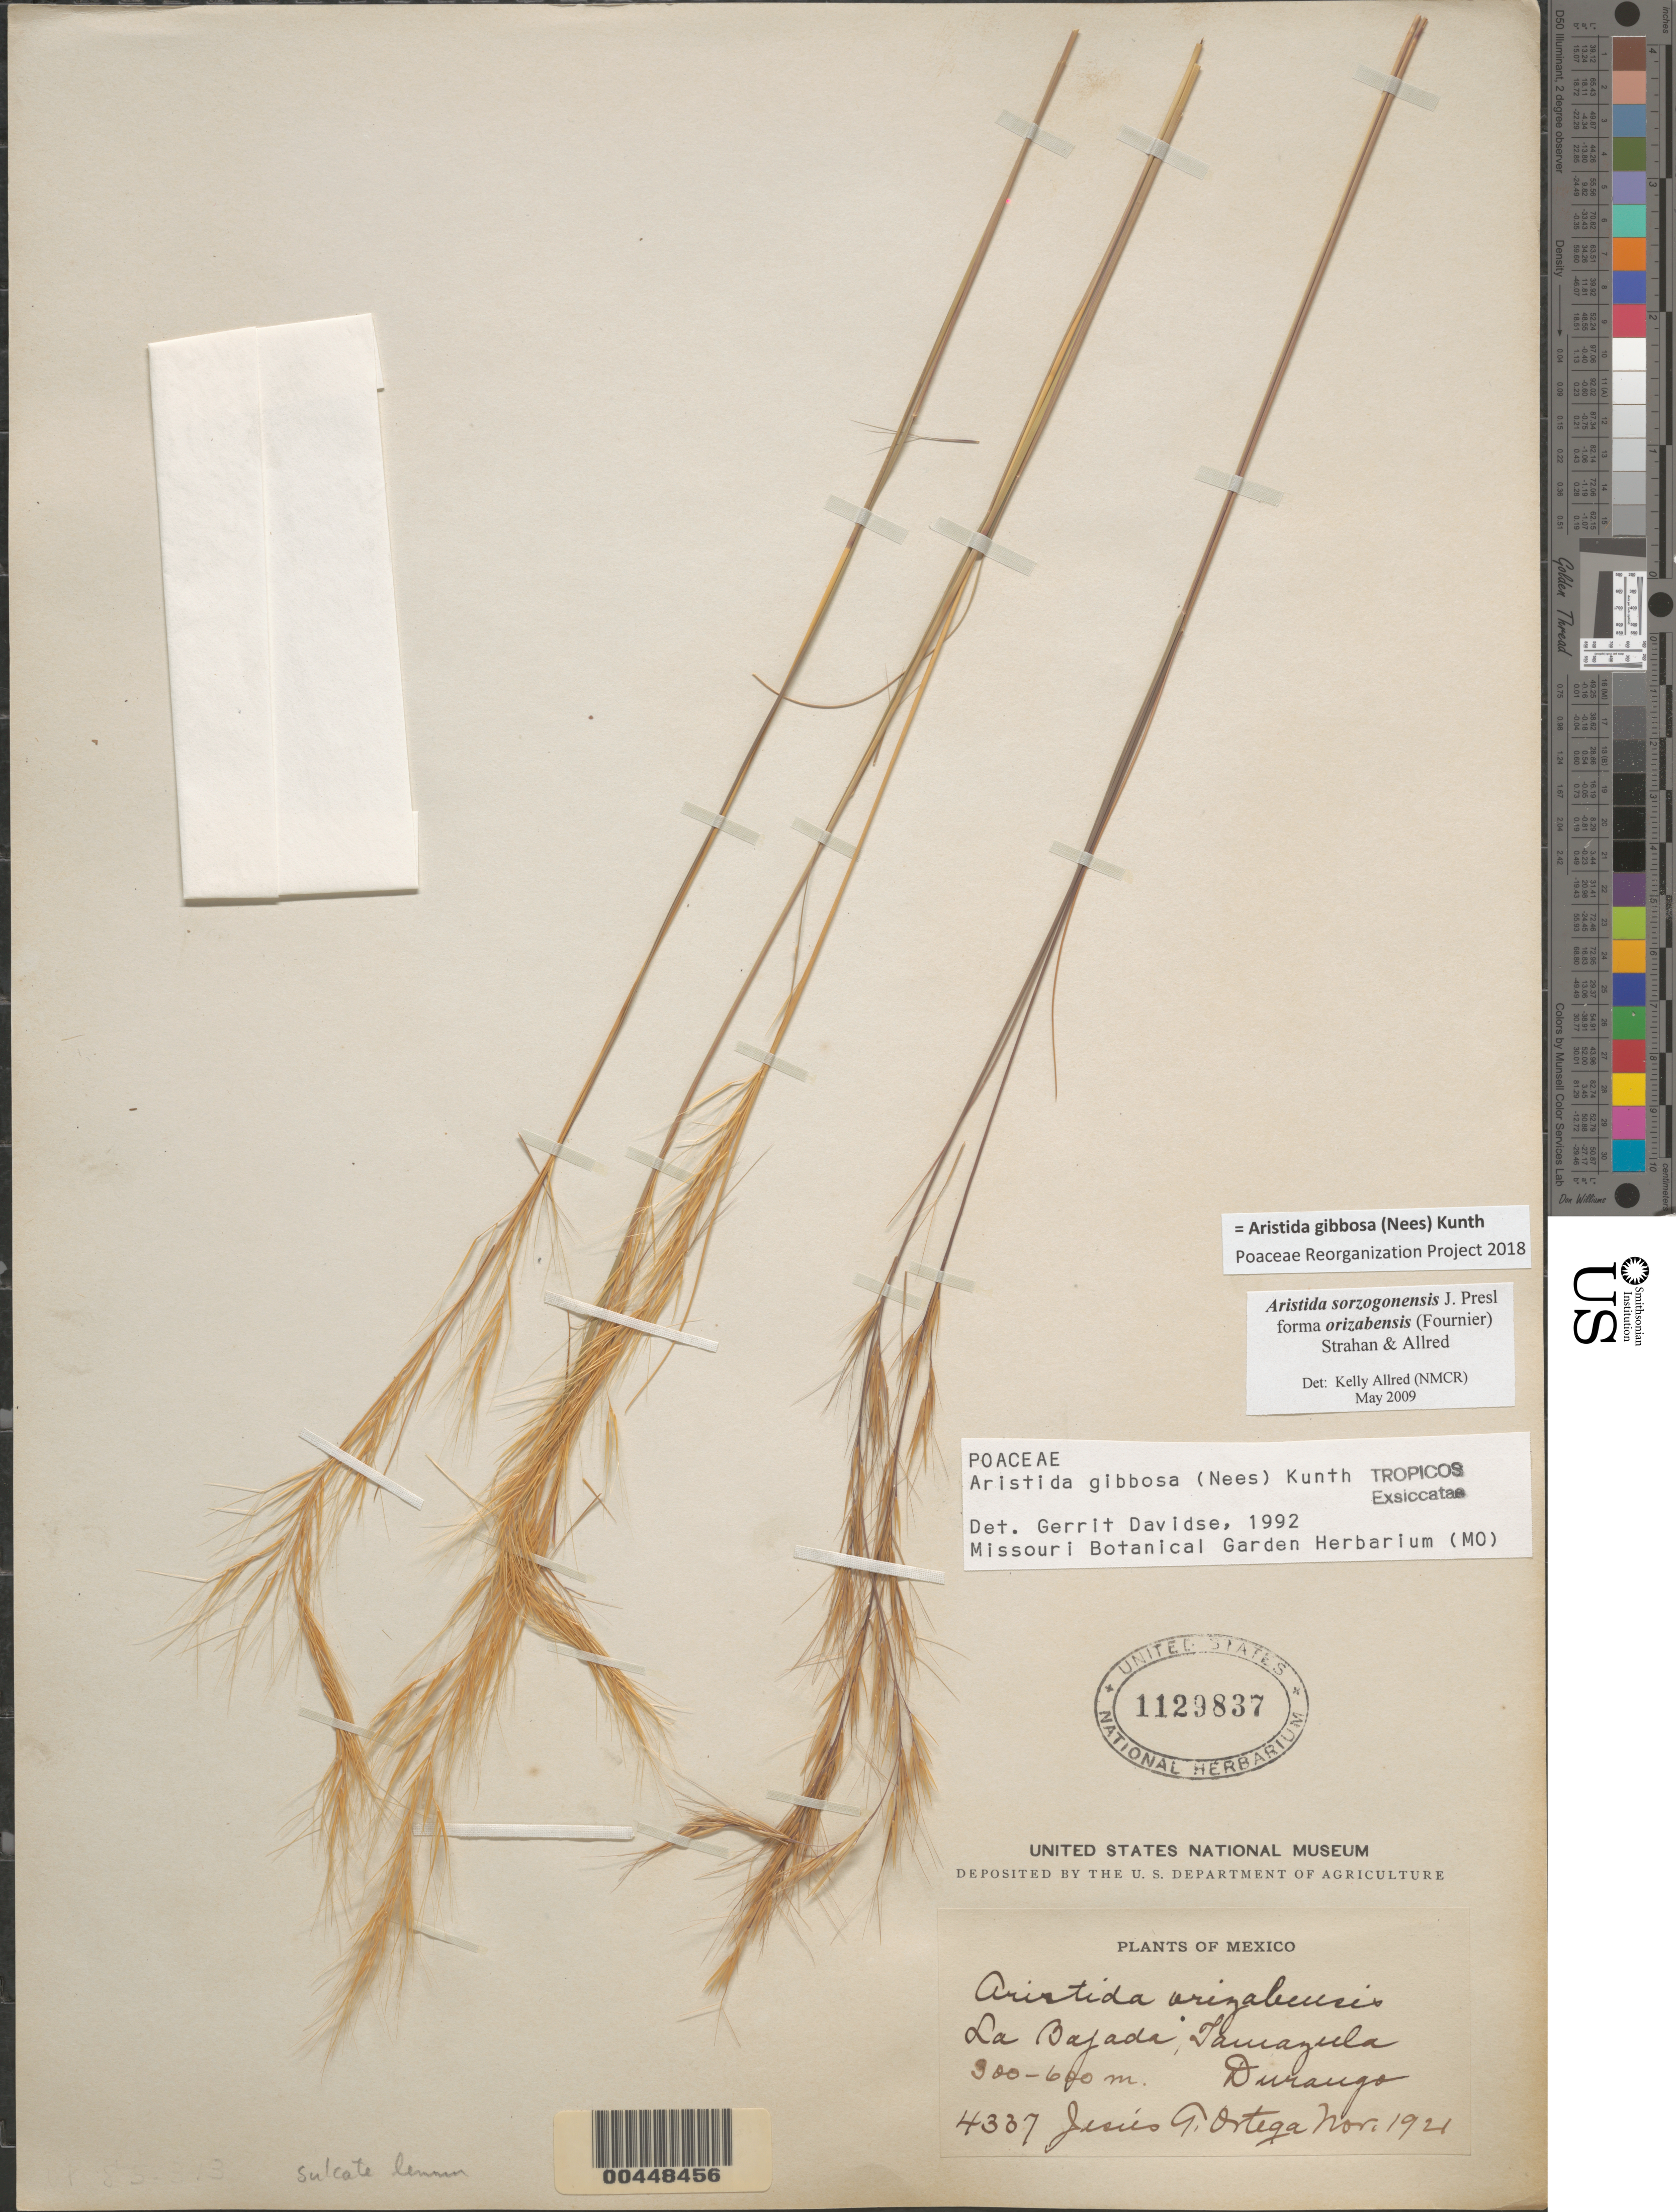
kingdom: Plantae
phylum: Tracheophyta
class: Liliopsida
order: Poales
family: Poaceae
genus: Aristida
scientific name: Aristida sorzogonensis f. orizabensis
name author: (E. Fourn.) Strahan & Allred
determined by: Davidse, Gerrit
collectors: J. Ortega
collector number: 4337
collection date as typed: Nov 1921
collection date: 1921-11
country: Mexico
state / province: Durango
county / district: Tamazula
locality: La Bajada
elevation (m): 300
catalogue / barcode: US 1129837